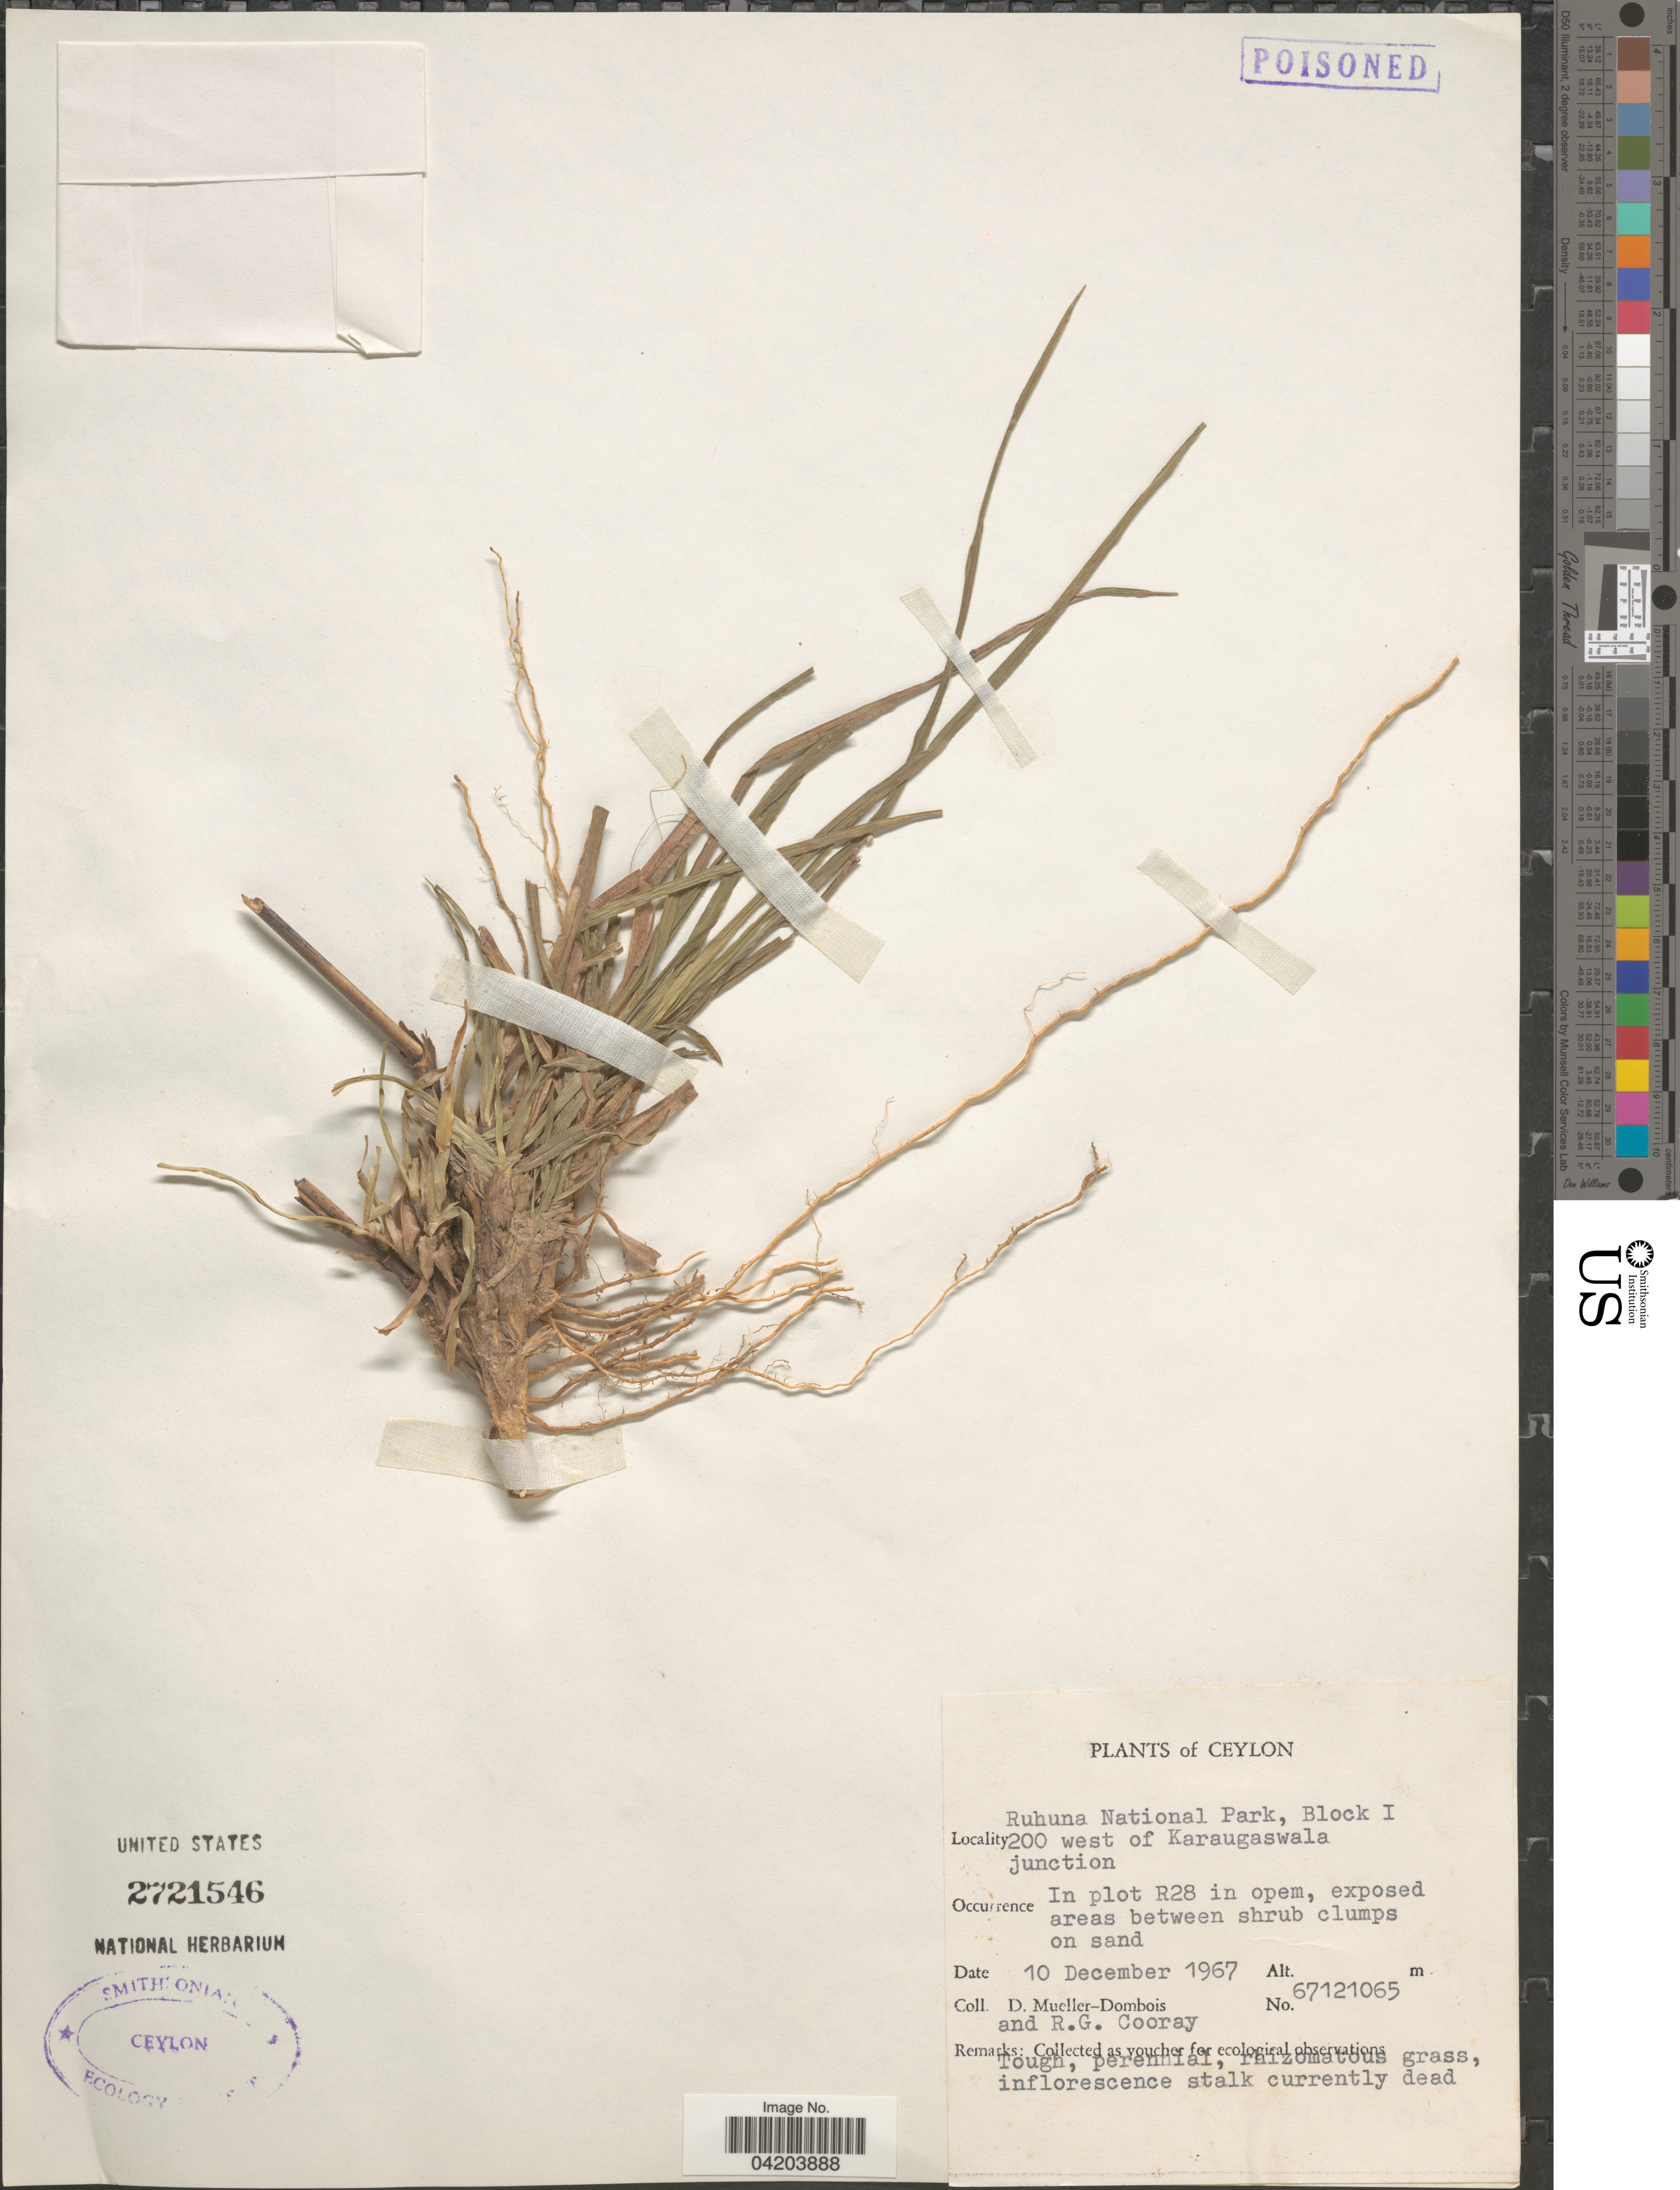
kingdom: Plantae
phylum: Tracheophyta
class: Liliopsida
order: Poales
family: Poaceae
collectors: D. Mueller-Dombois & R. Cooray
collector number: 67121065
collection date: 1967-12-10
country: Sri Lanka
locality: Ruhuna National Park, Block I 200 west of Karaugaswala junction. In plot R28 in open.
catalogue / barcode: US 2721546